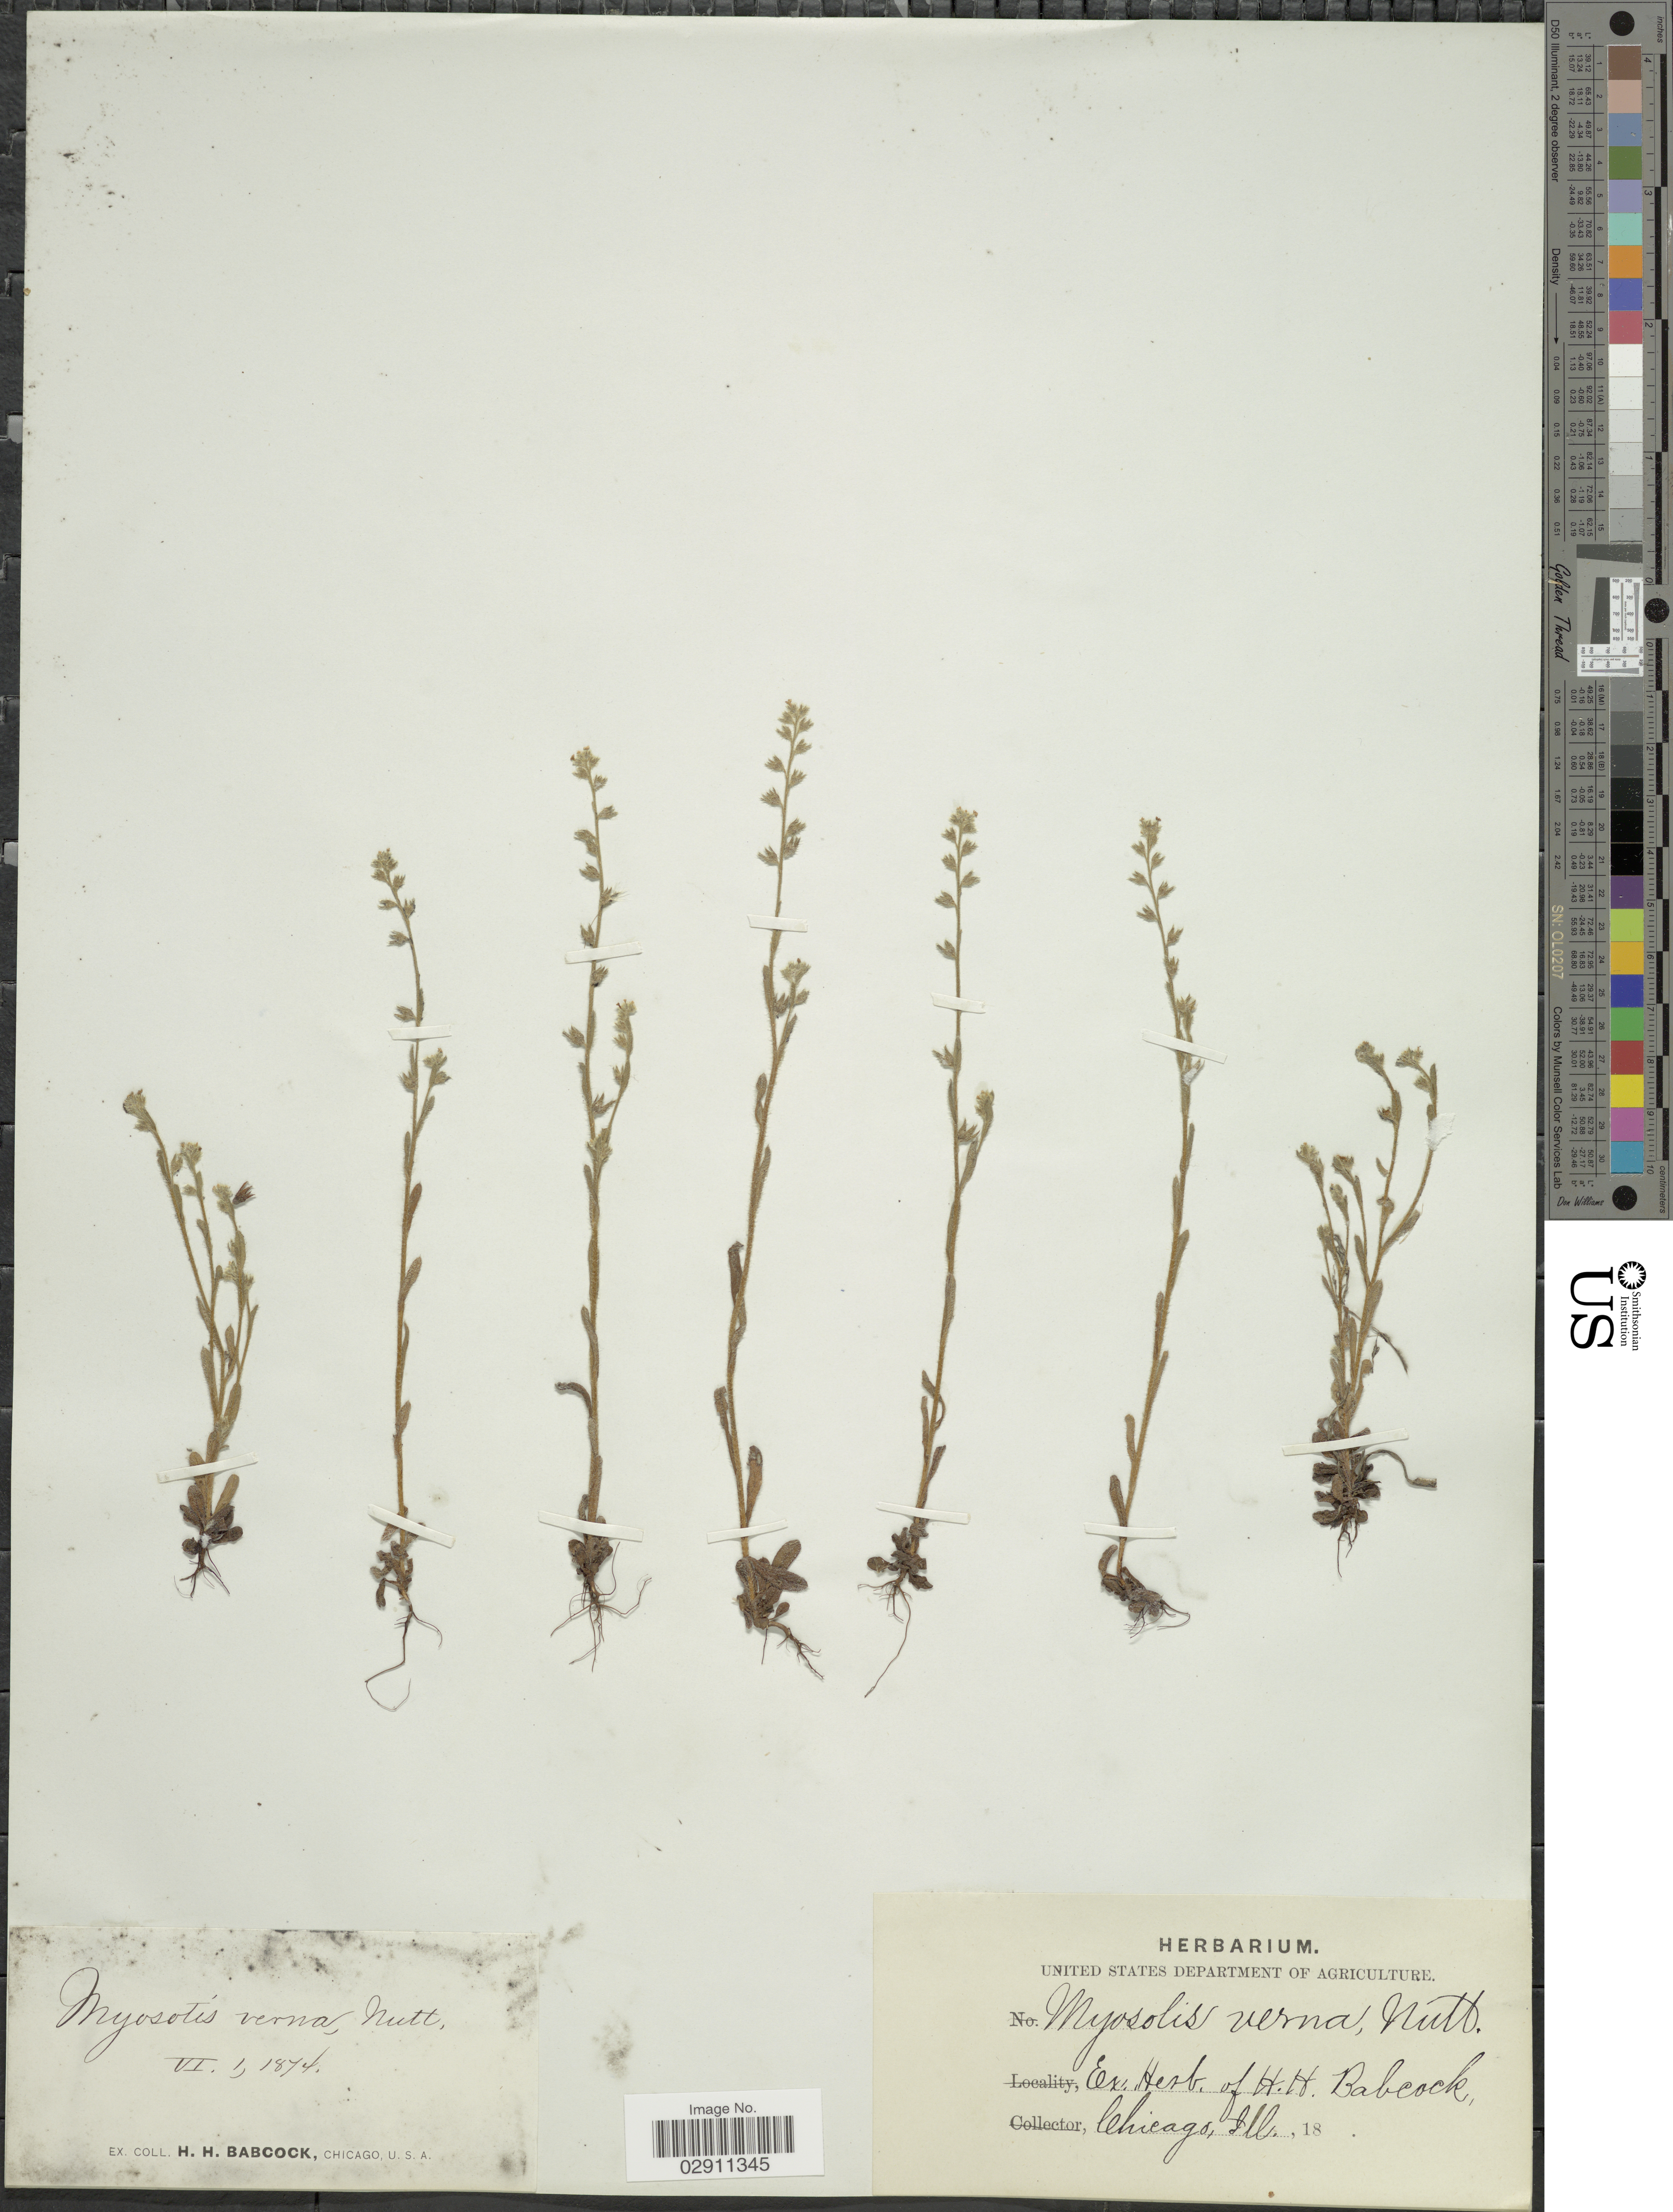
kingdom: Plantae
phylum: Tracheophyta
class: Magnoliopsida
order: Boraginales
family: Boraginaceae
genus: Myosotis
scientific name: Myosotis verna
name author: Nutt.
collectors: ex herb. H. H. Babcock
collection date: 1874-06-01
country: United States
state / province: Illinois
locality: Chicago.